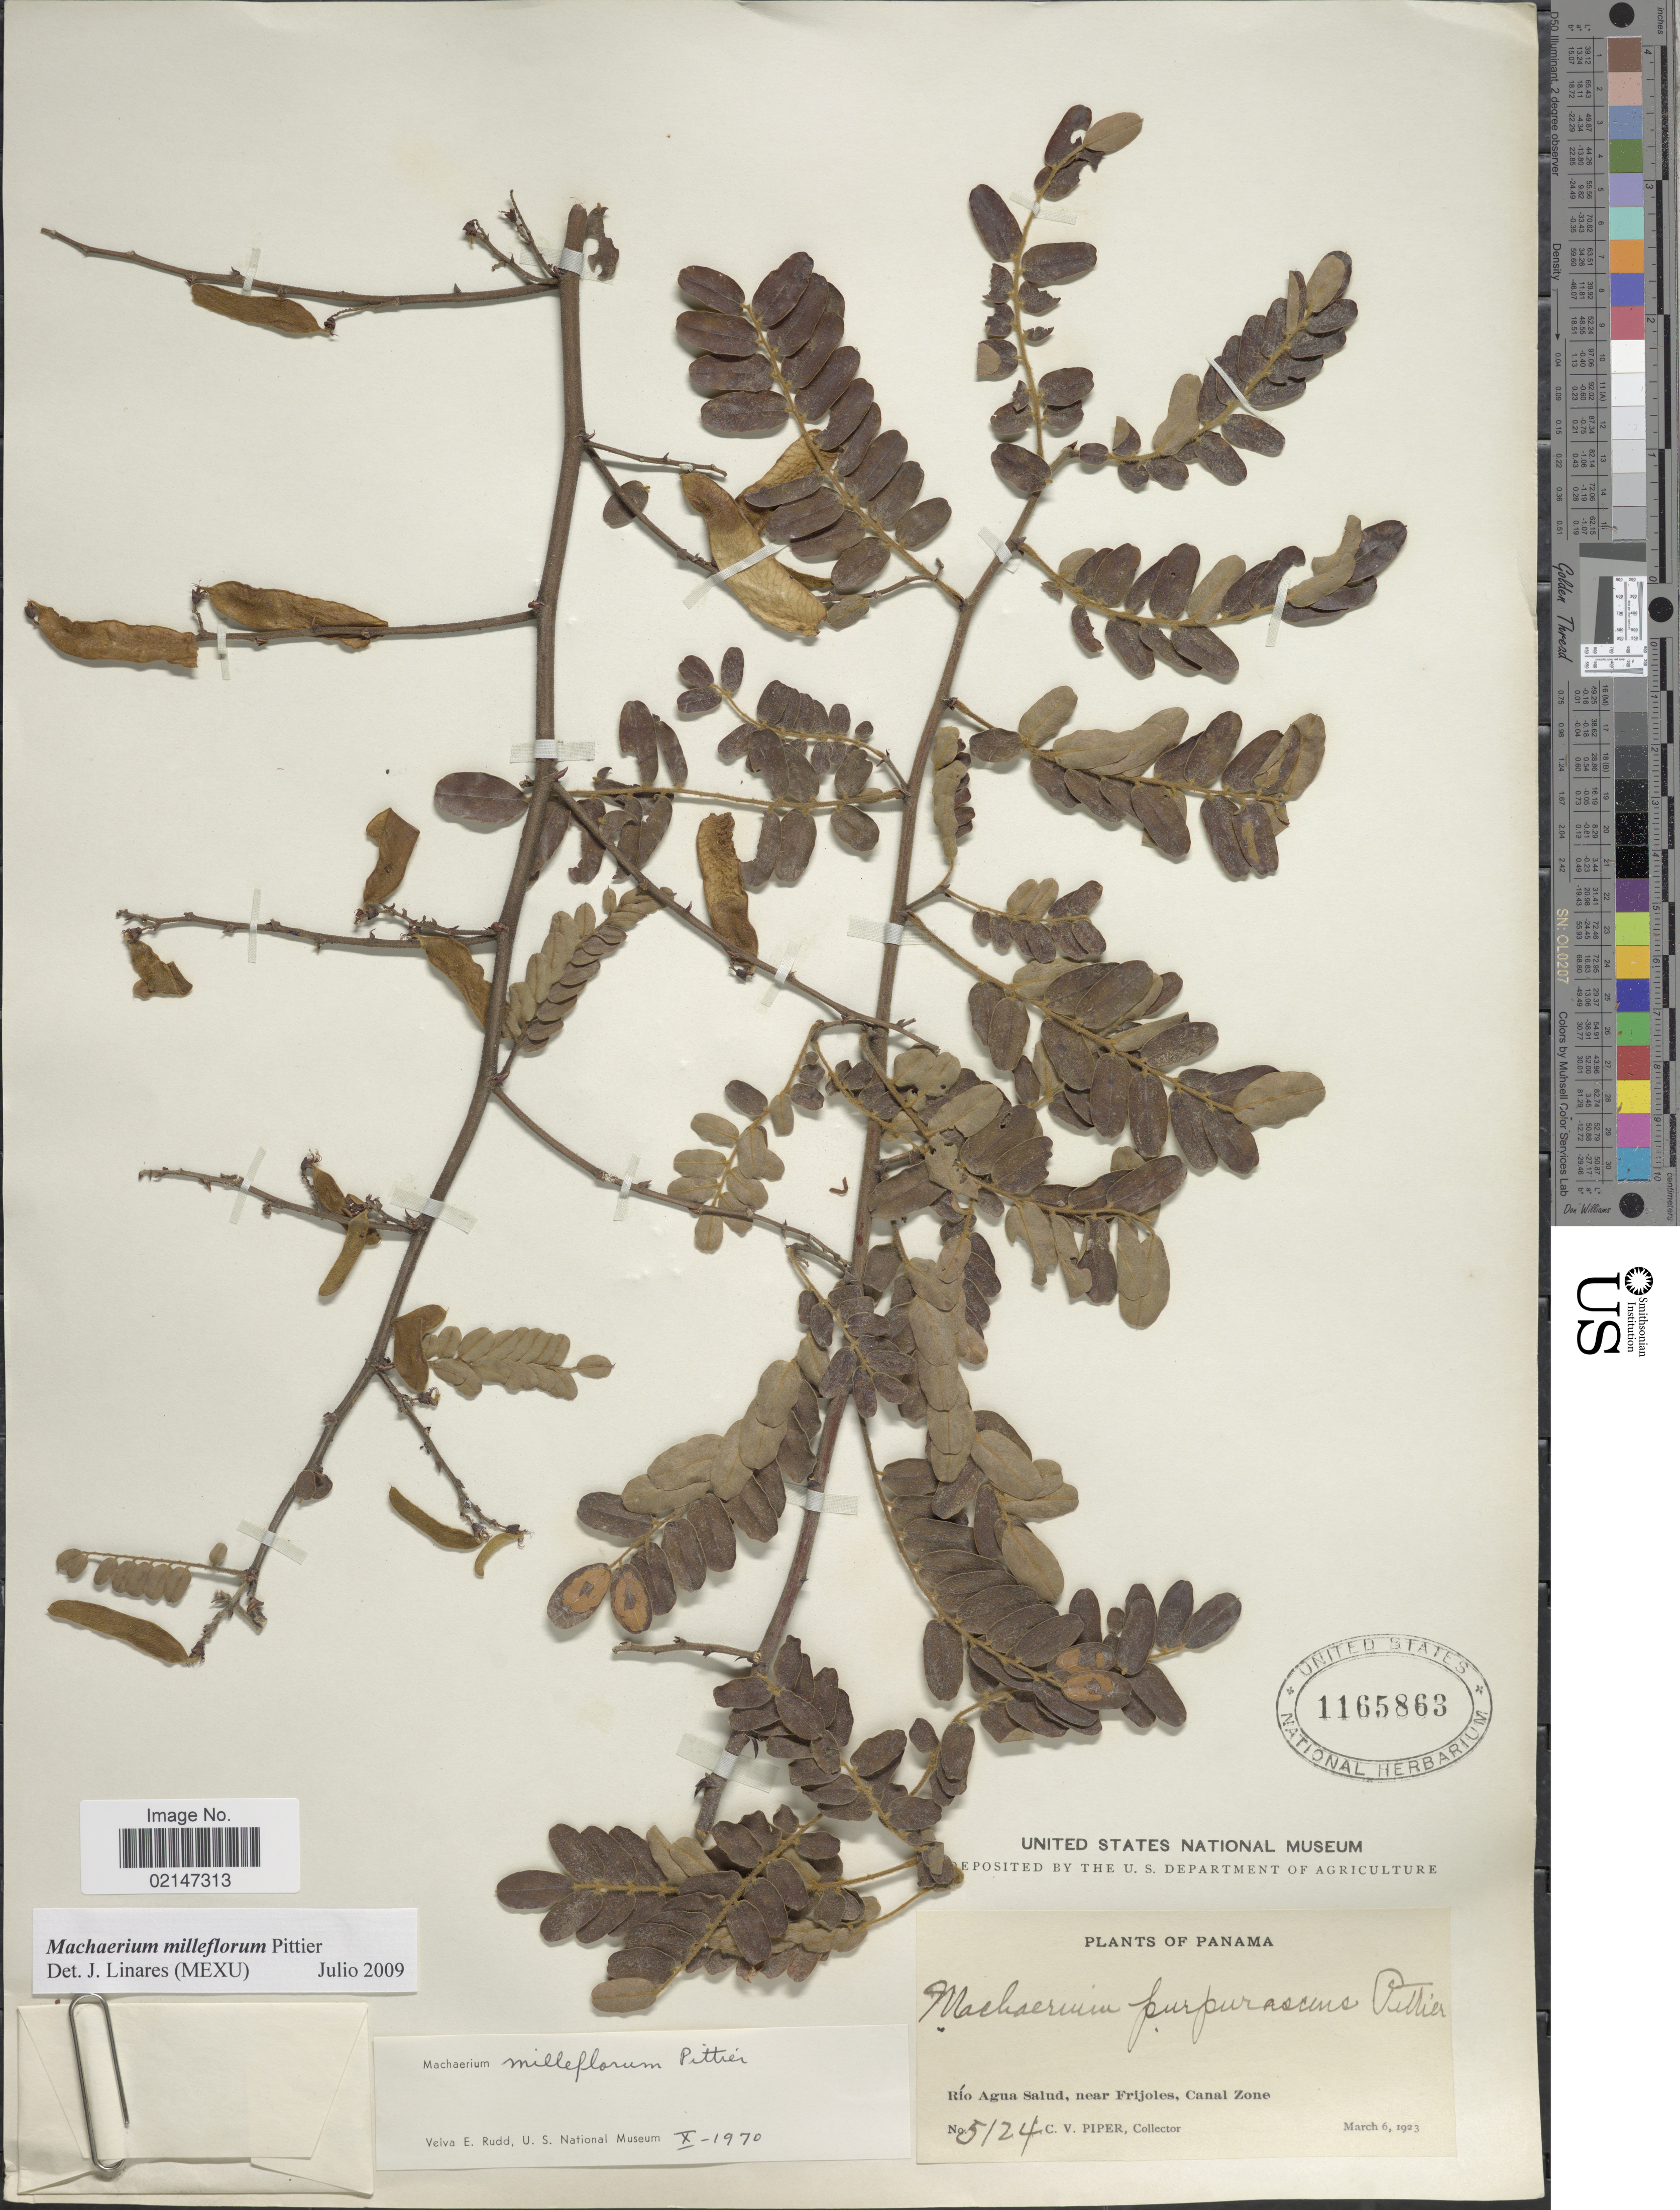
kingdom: Plantae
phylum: Tracheophyta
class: Magnoliopsida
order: Fabales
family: Fabaceae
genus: Machaerium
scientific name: Machaerium milleflorum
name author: Pittier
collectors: C. V. Piper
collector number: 5124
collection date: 1923-03-06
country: Panama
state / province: Colón / Panamá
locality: Río Agua Salud, near Frijoles, Canal Zone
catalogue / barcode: US 1165863